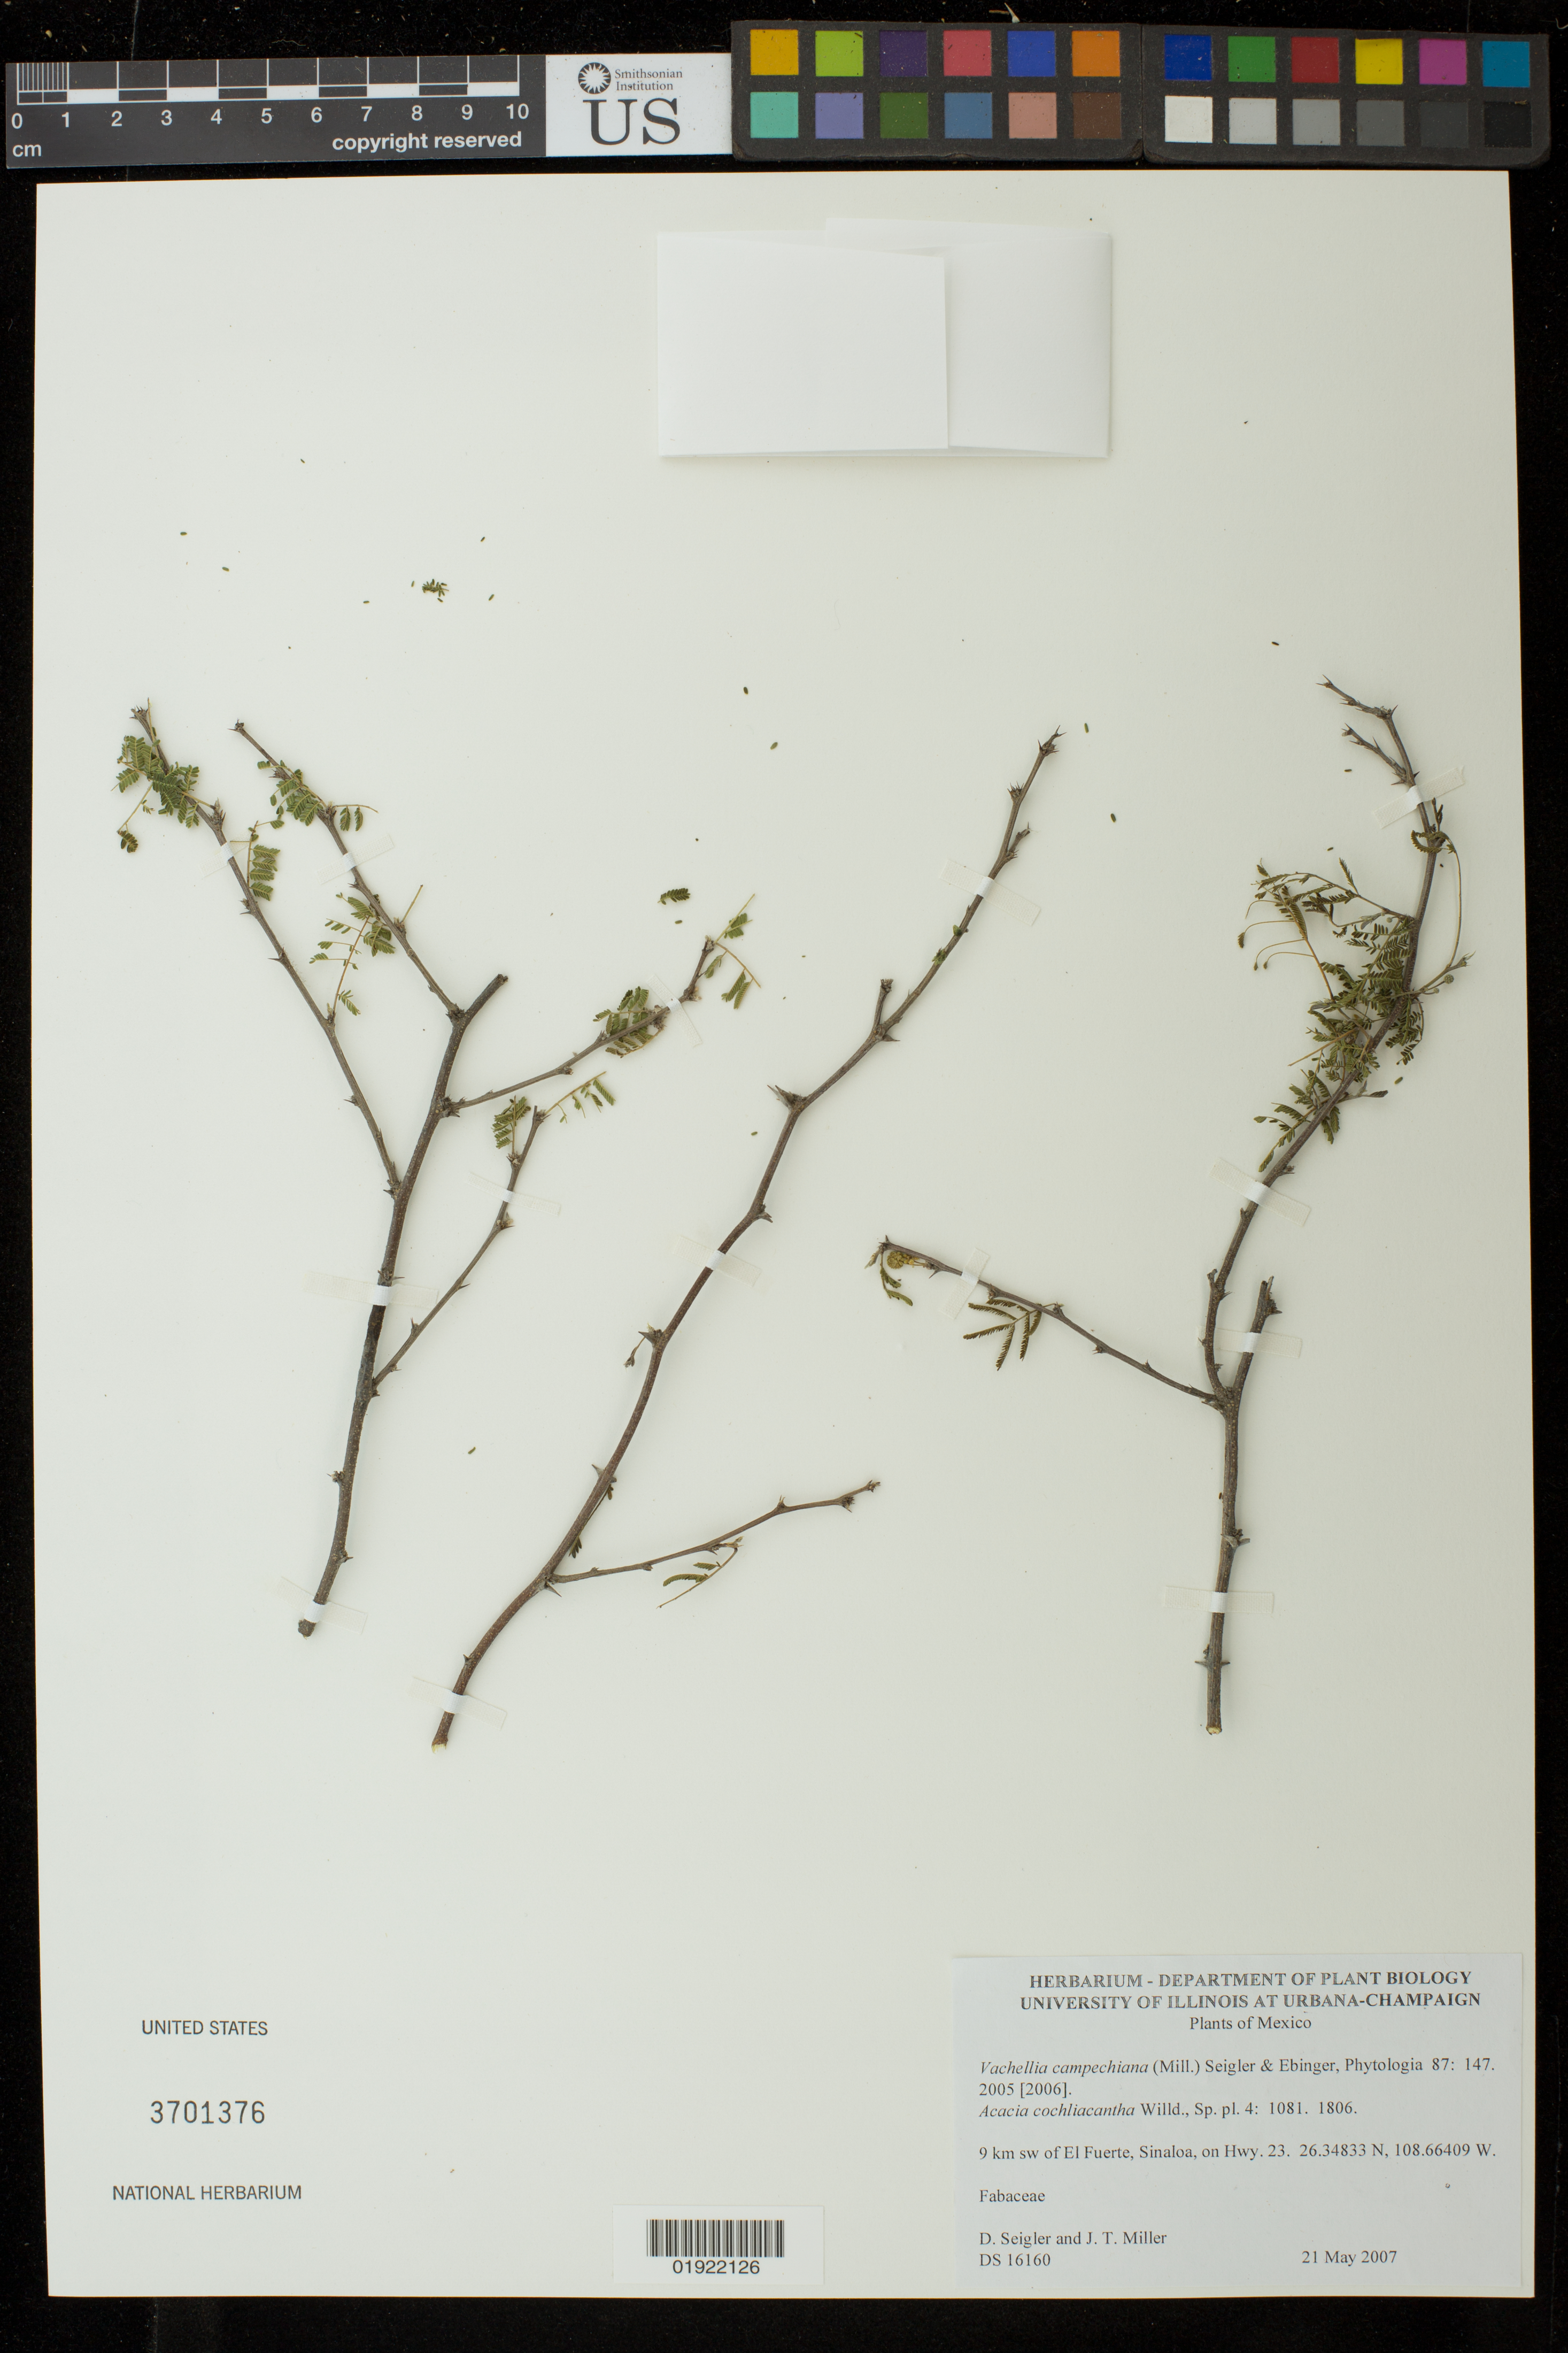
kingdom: Plantae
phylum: Tracheophyta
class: Magnoliopsida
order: Fabales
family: Fabaceae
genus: Vachellia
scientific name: Vachellia campechiana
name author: (Mill.) Seigler & Ebinger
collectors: D. Seigler & J. T. Miller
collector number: DS 16160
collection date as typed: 21 May 2007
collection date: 2007-05-21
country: Mexico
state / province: Sinaloa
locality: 9 km sw of El Fuerte, Sinaloas, on Hwy. 23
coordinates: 26.34833 N, 108.66409 W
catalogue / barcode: US 3701376